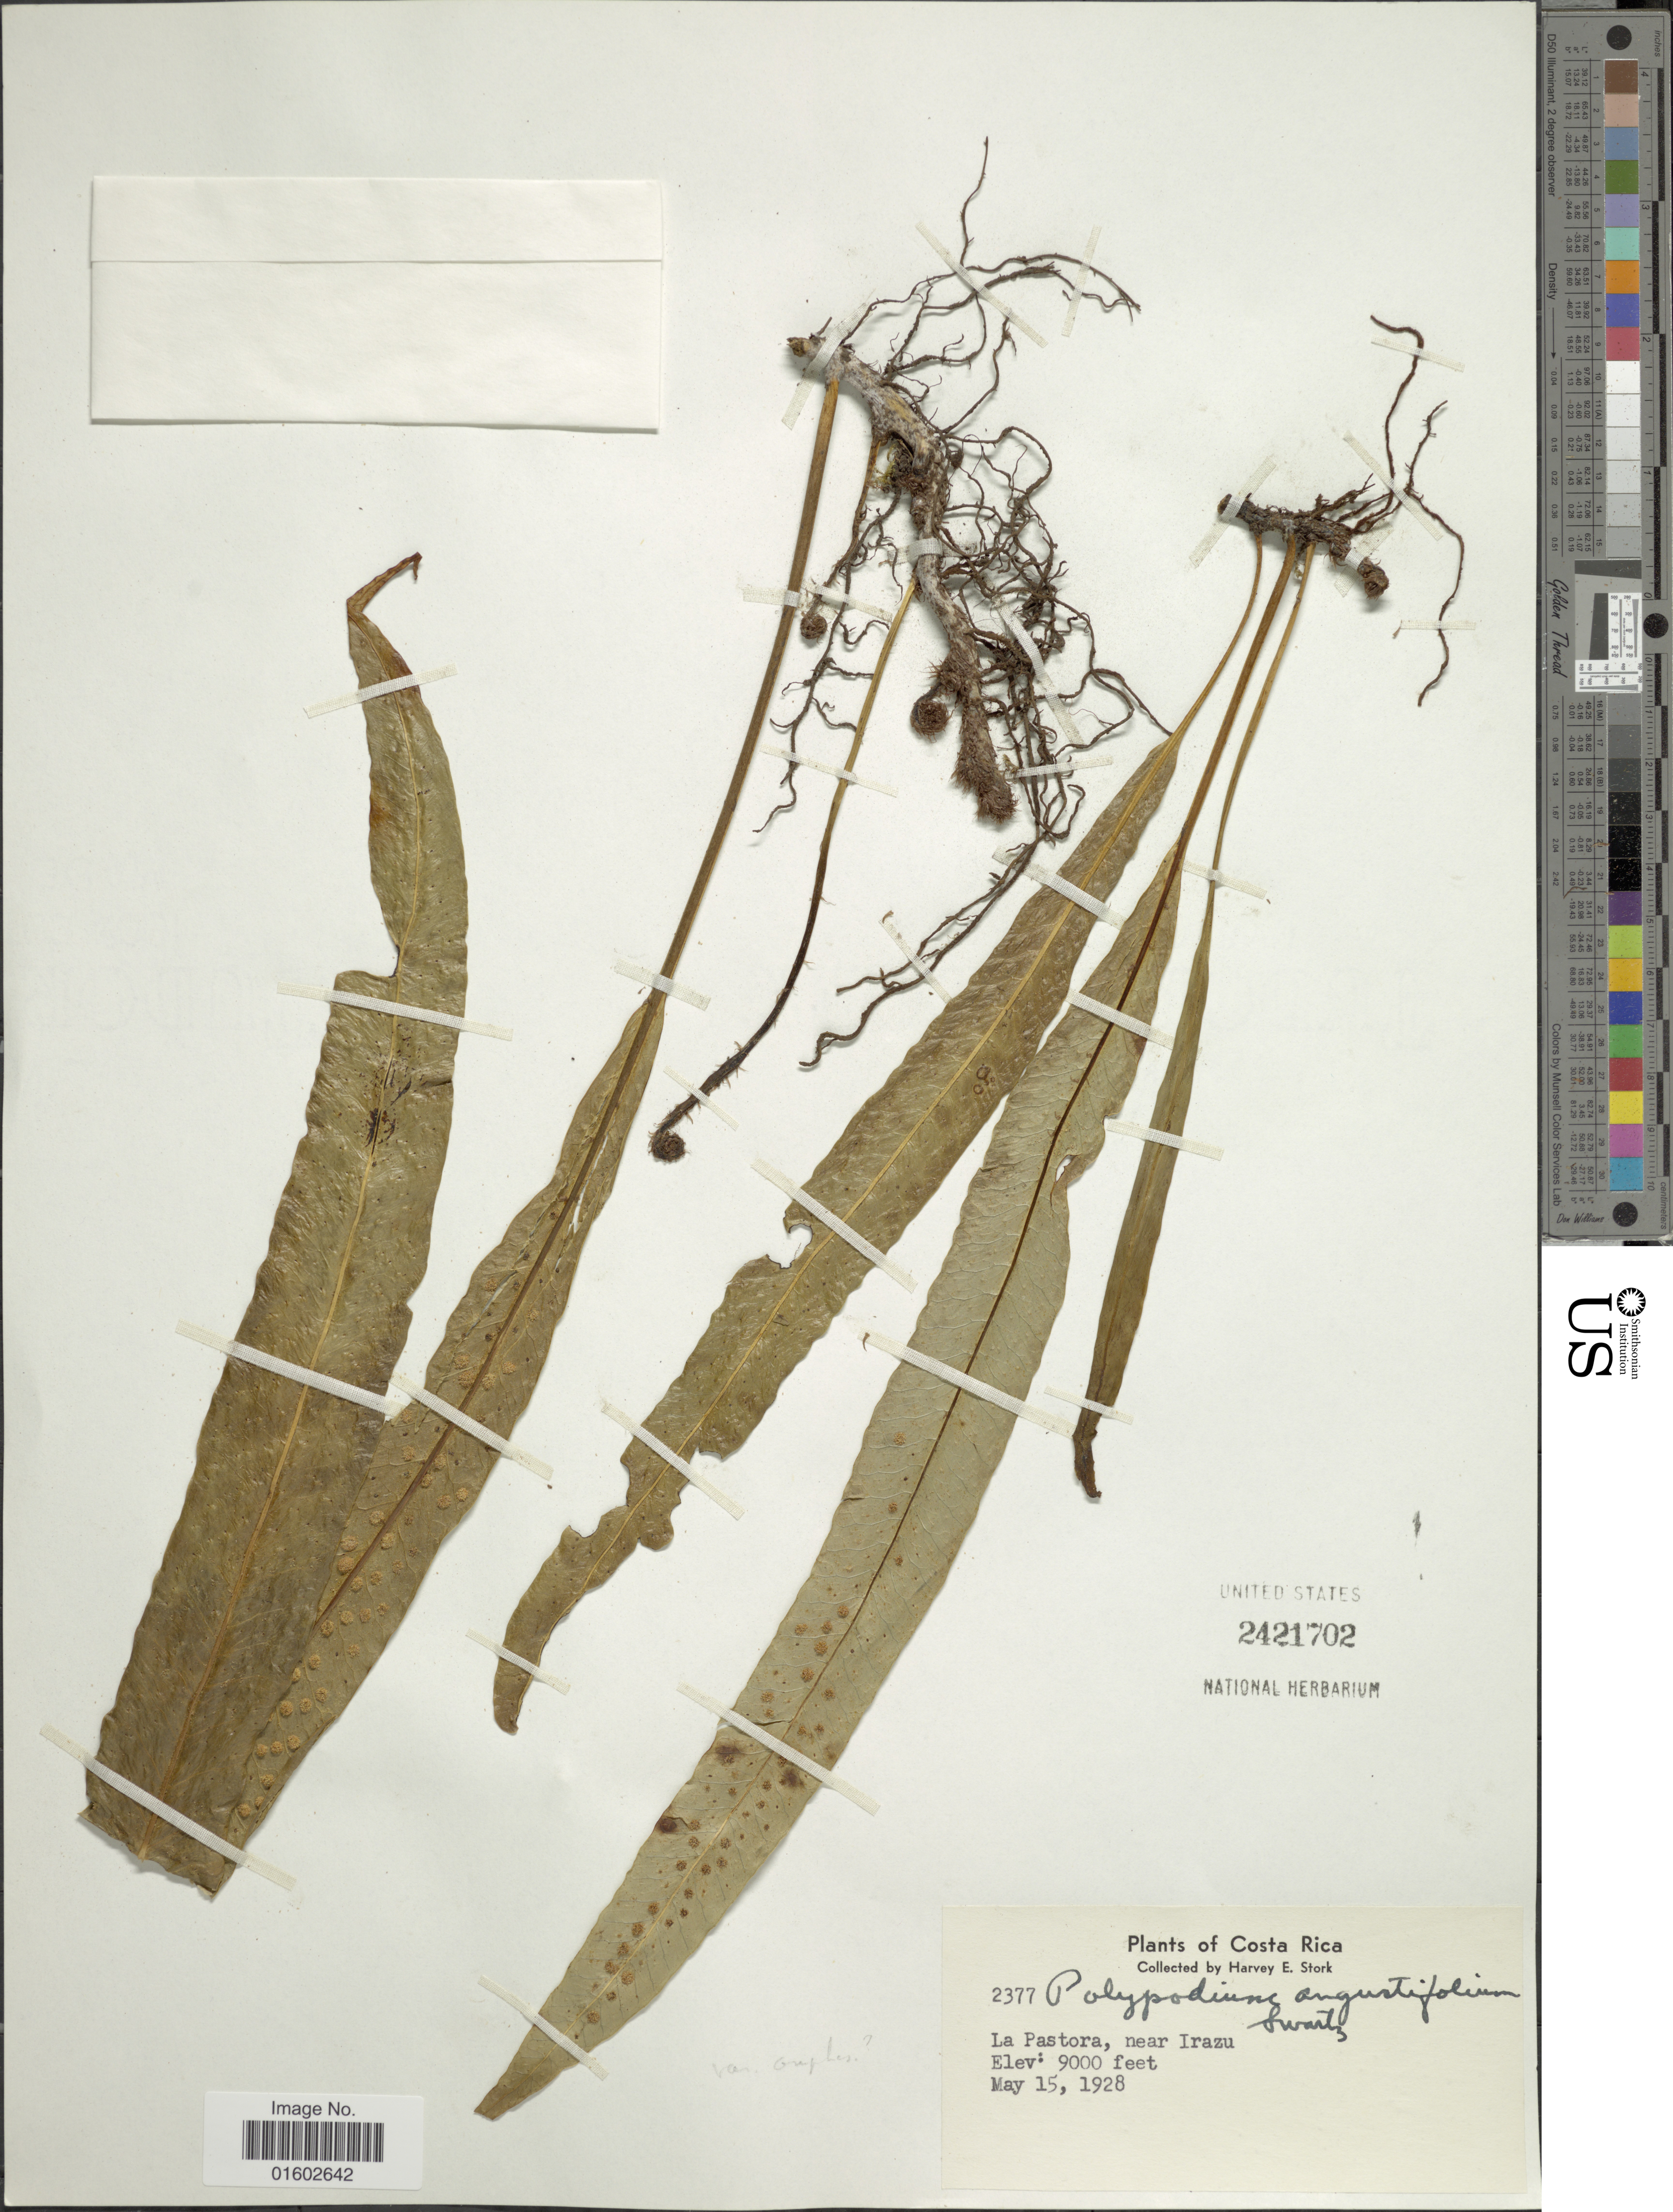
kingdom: Plantae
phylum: Tracheophyta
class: Polypodiopsida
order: Polypodiales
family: Polypodiaceae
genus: Campyloneurum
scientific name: Campyloneurum amphostenon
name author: (Kunze ex Klotzsch) Fée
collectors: H. E. Stork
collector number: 2377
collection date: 1928-05-15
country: Costa Rica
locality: La Pastora, near Irazu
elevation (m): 2743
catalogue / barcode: US 2421702